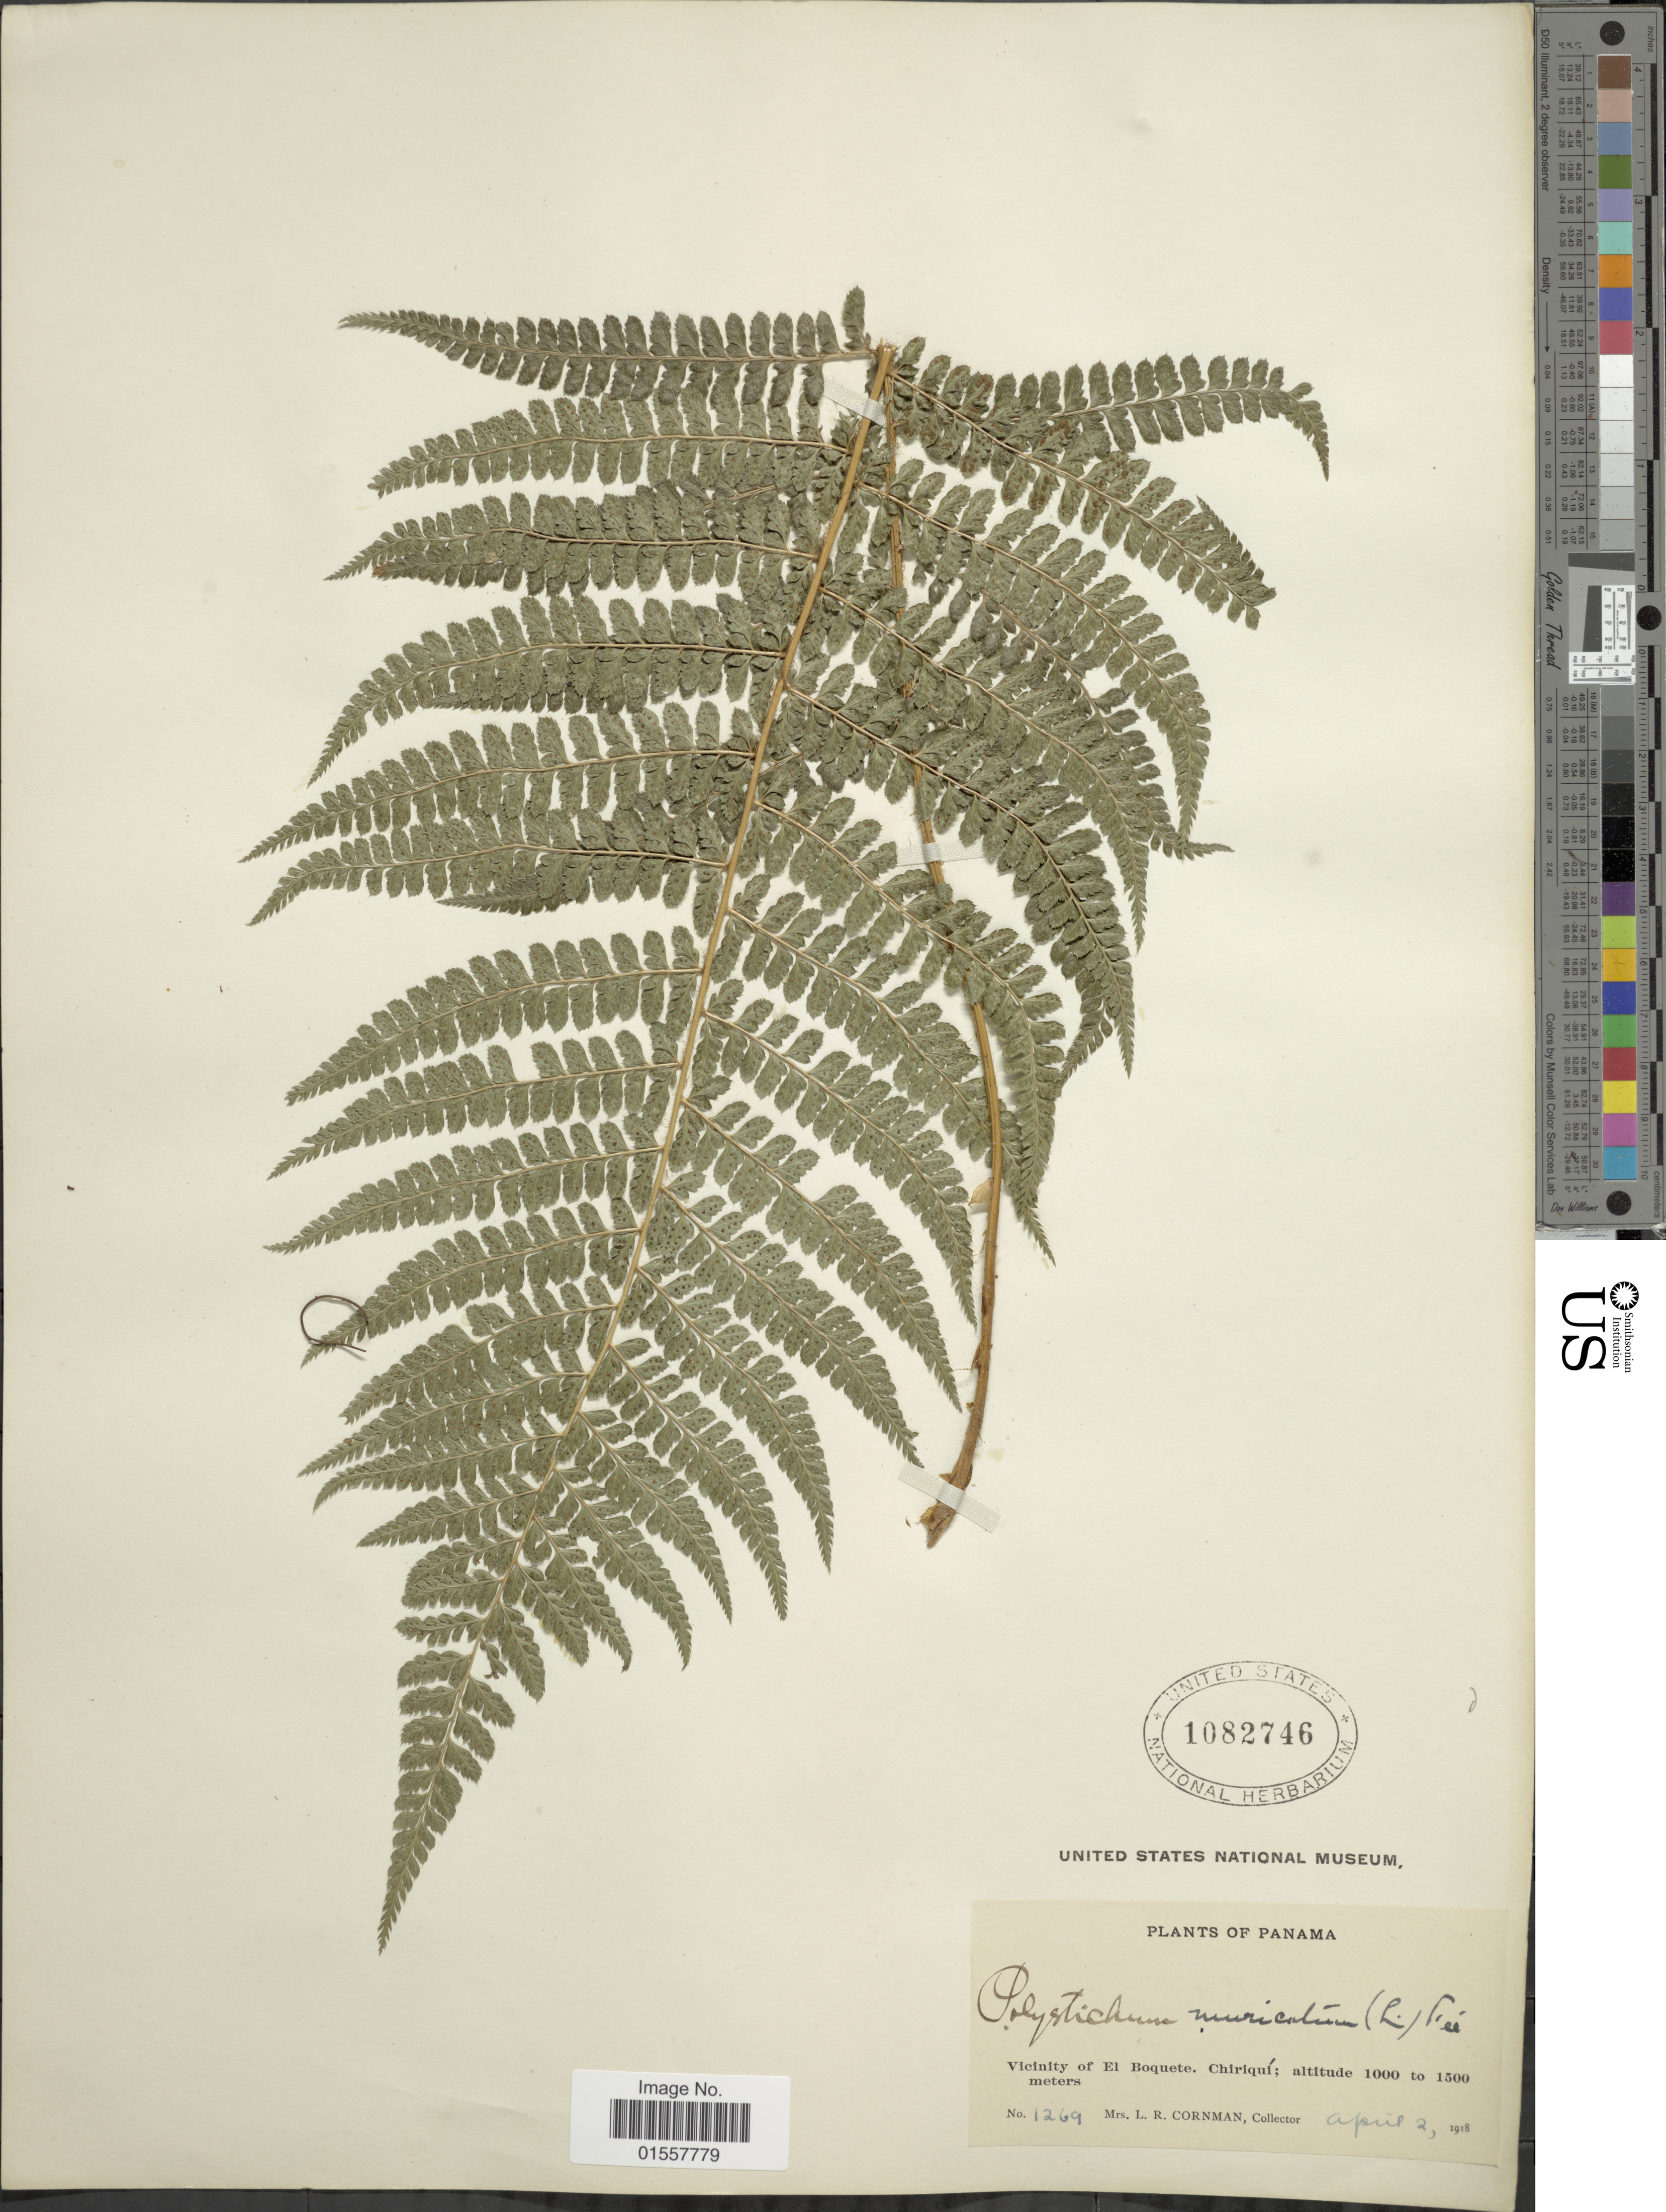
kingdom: Plantae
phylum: Tracheophyta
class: Polypodiopsida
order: Polypodiales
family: Dryopteridaceae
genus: Polystichum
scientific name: Polystichum muricatum var. muricatum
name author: (L.) Fée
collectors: L. Cornman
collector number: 1269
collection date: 1918-04-02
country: Panama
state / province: Chiriqui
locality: Vicinity of El Boquete, Chiriqui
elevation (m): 1000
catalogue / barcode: US 1082746